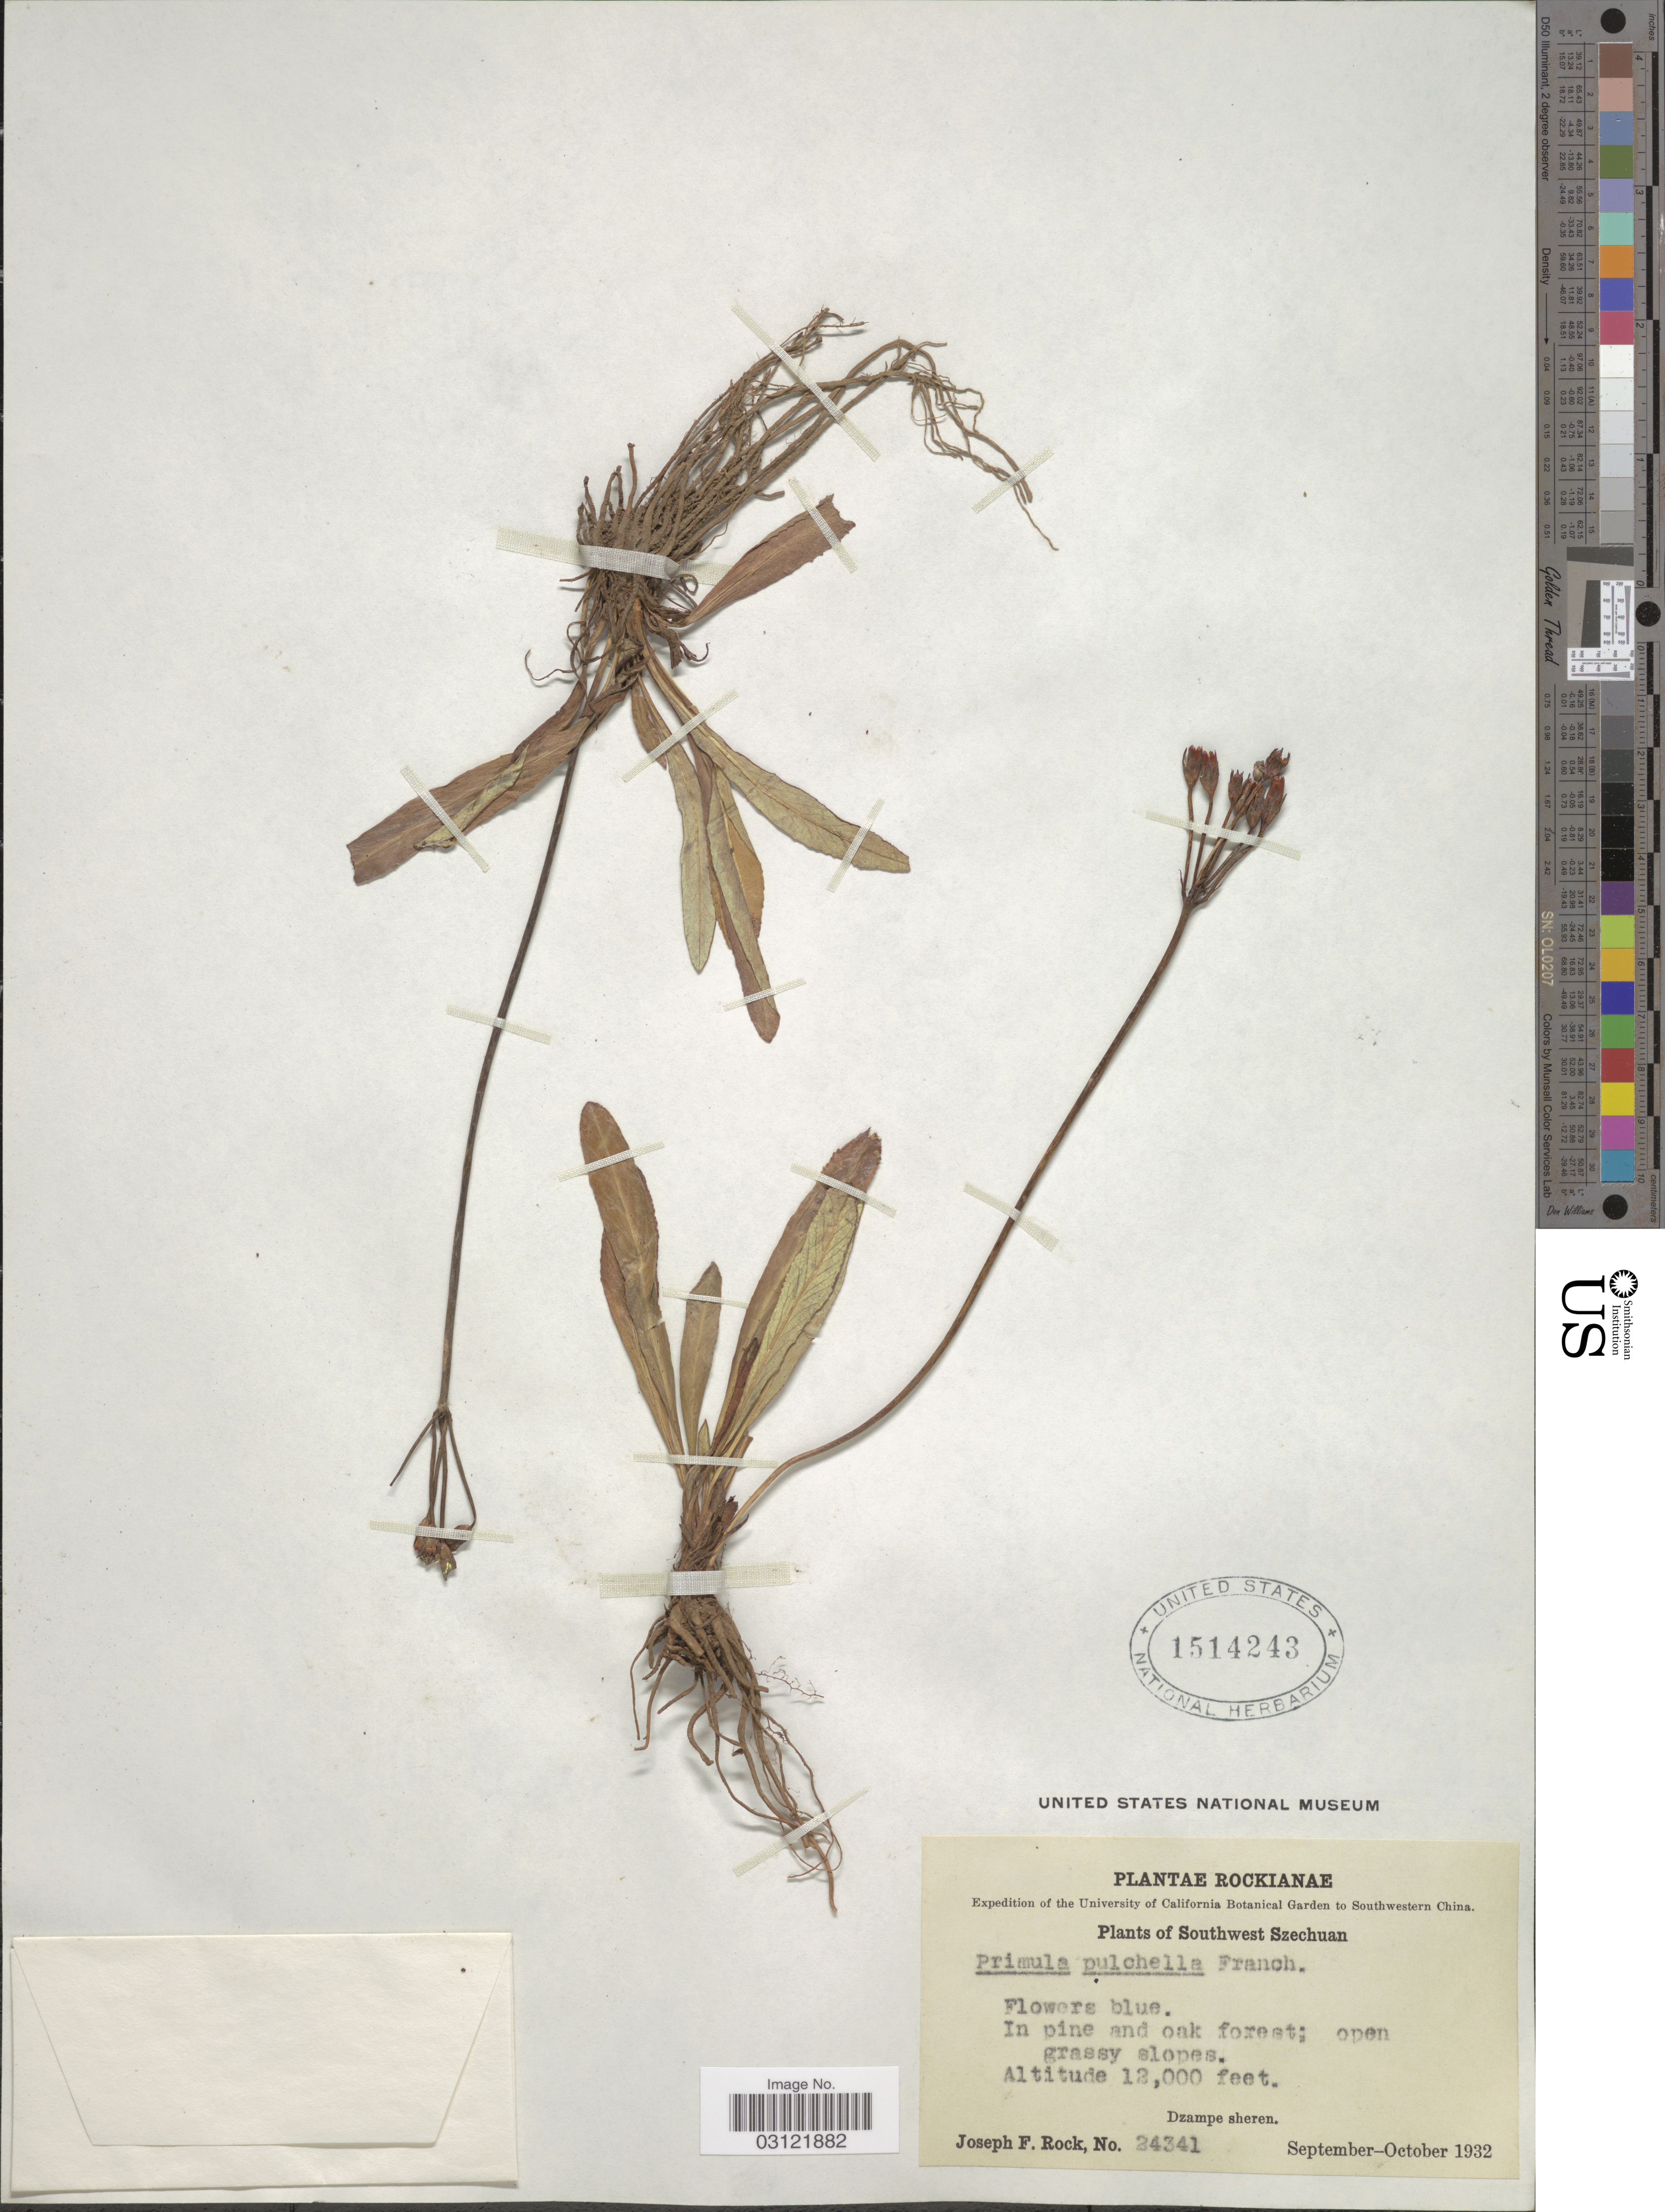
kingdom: Plantae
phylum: Tracheophyta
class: Magnoliopsida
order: Ericales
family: Primulaceae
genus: Primula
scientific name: Primula pulchella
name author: Franch.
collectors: J. F. Rock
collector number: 24341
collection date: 1932-09/1932-10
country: China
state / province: Sichuan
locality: Southwestern China. Southwest Szechuan. Dzampe sheren.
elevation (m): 3658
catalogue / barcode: US 1514243